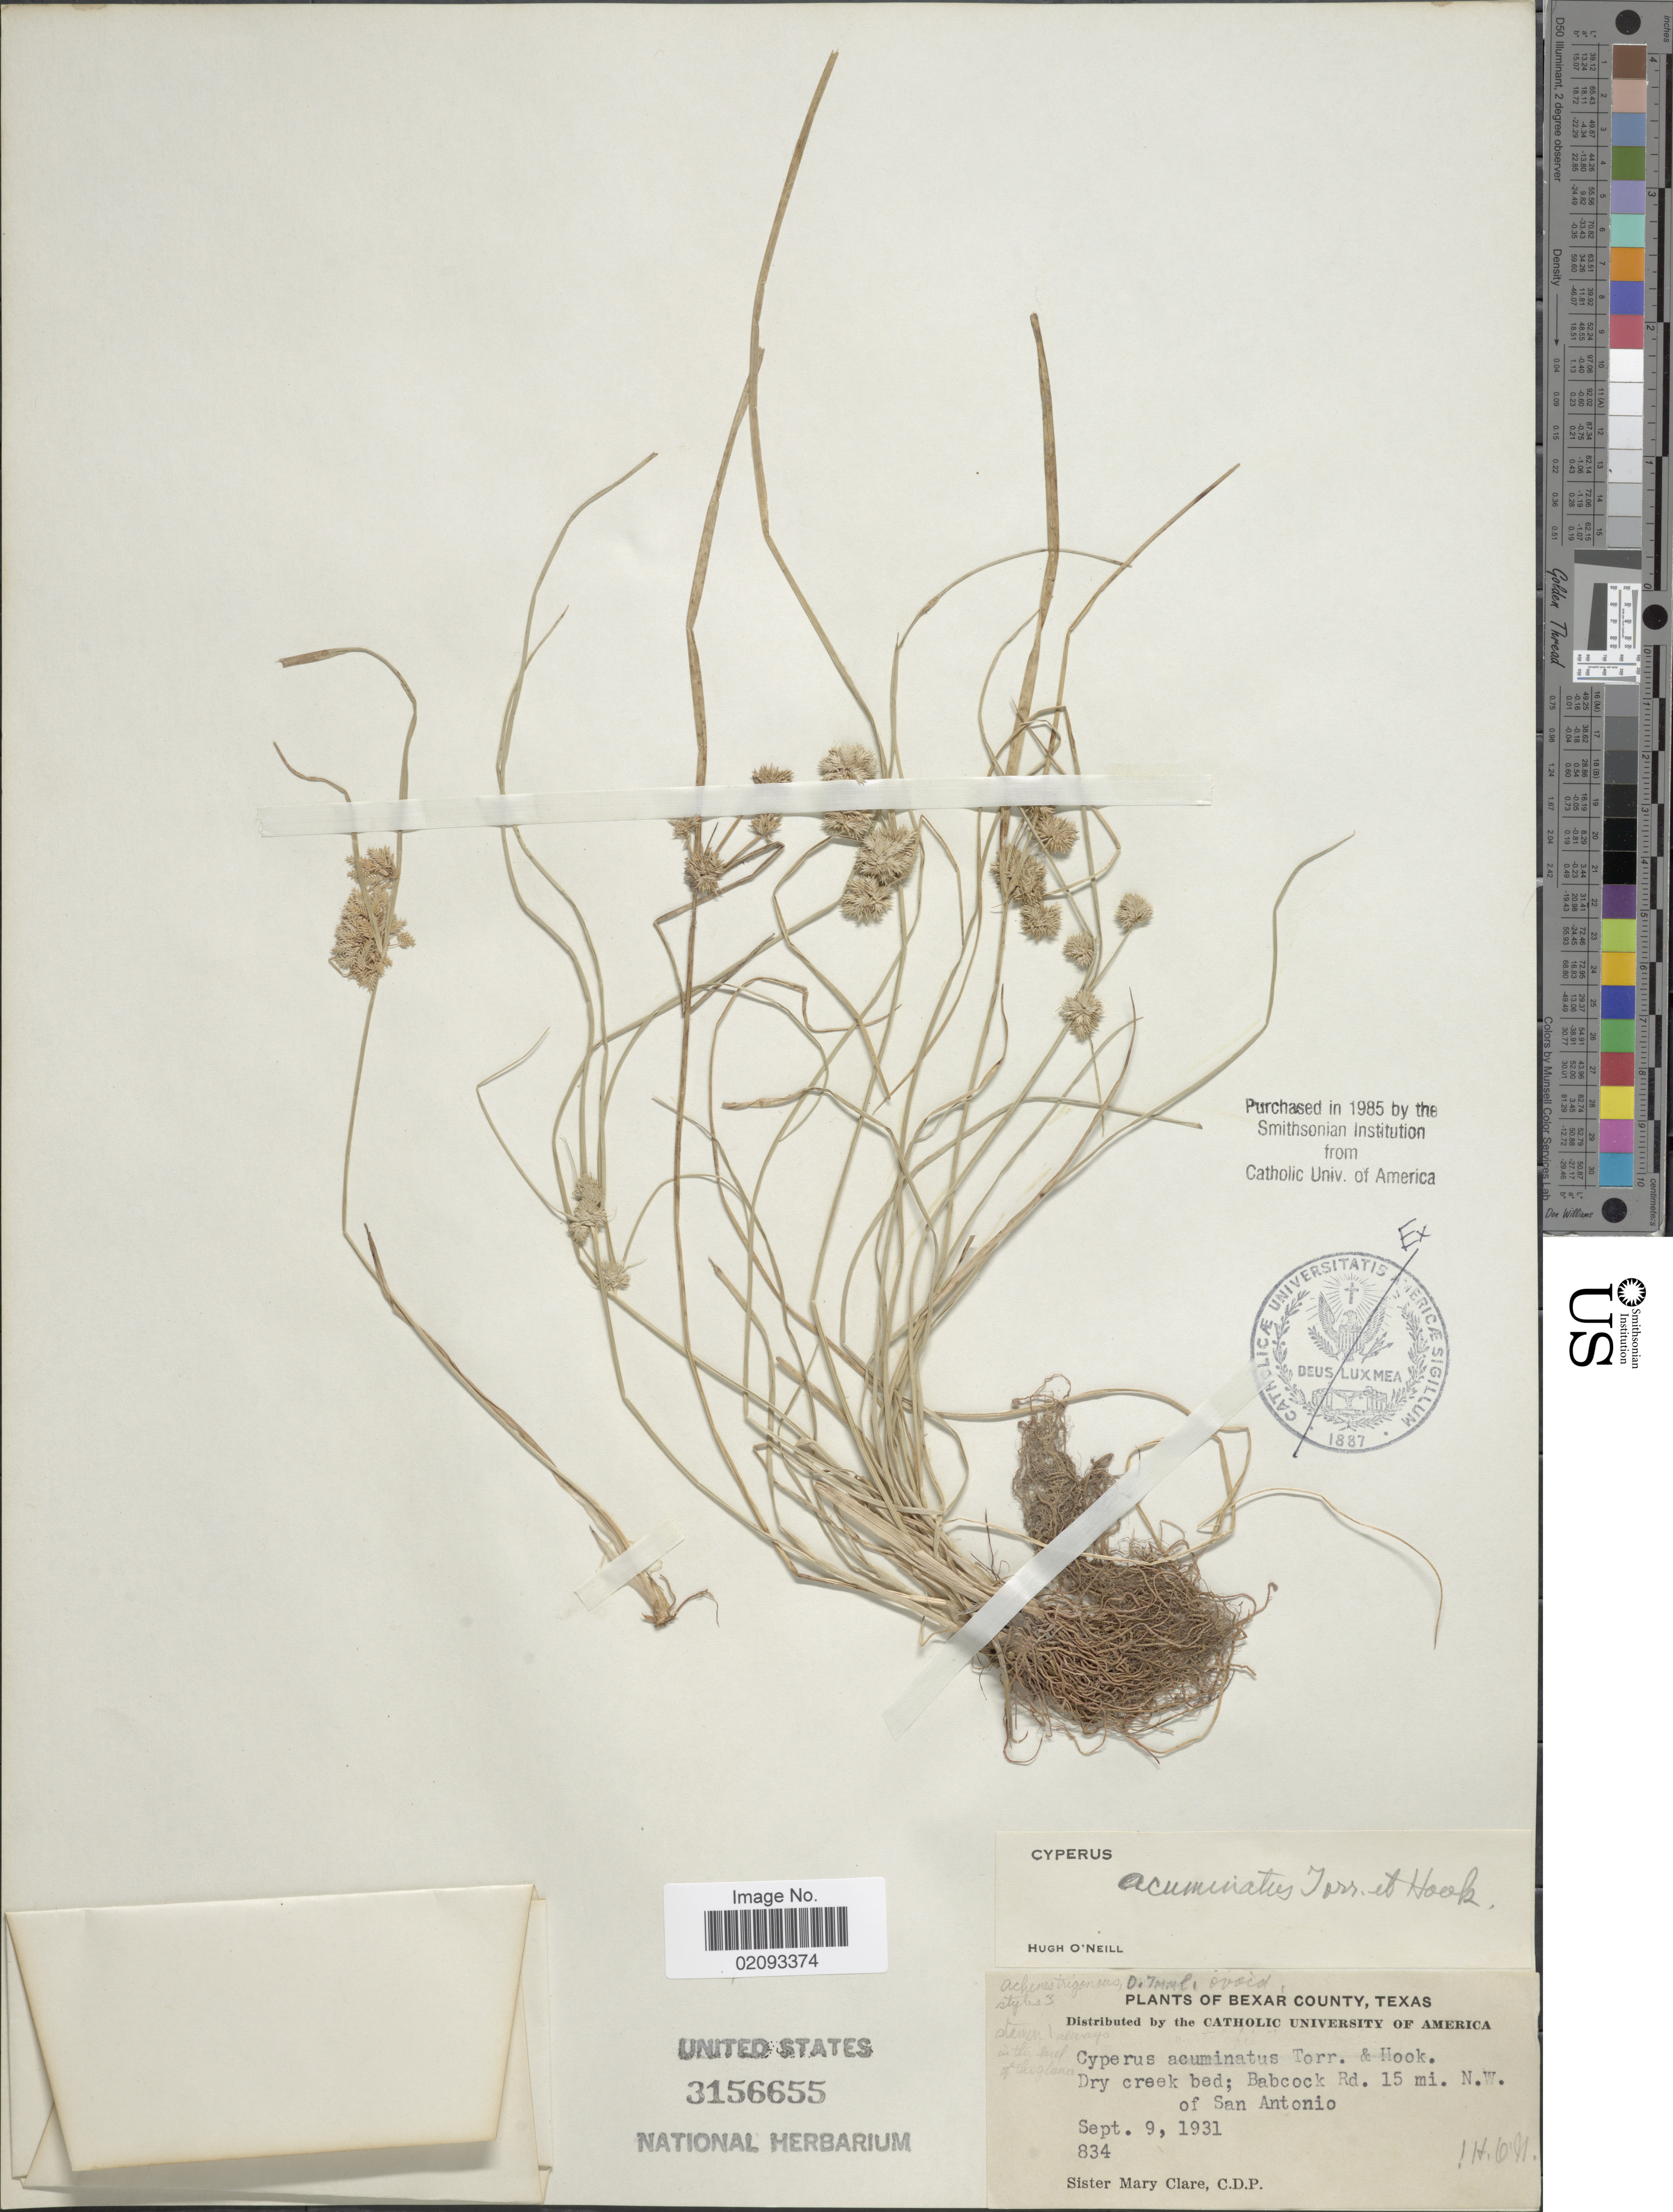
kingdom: Plantae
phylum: Tracheophyta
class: Liliopsida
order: Poales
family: Cyperaceae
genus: Cyperus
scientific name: Cyperus acuminatus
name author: Torr. & Hook.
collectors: M. Clare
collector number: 834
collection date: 1931-09-09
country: United States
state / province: Texas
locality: Babcock Rd. 15 mi. N.W. of San Antonio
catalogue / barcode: US 3156655